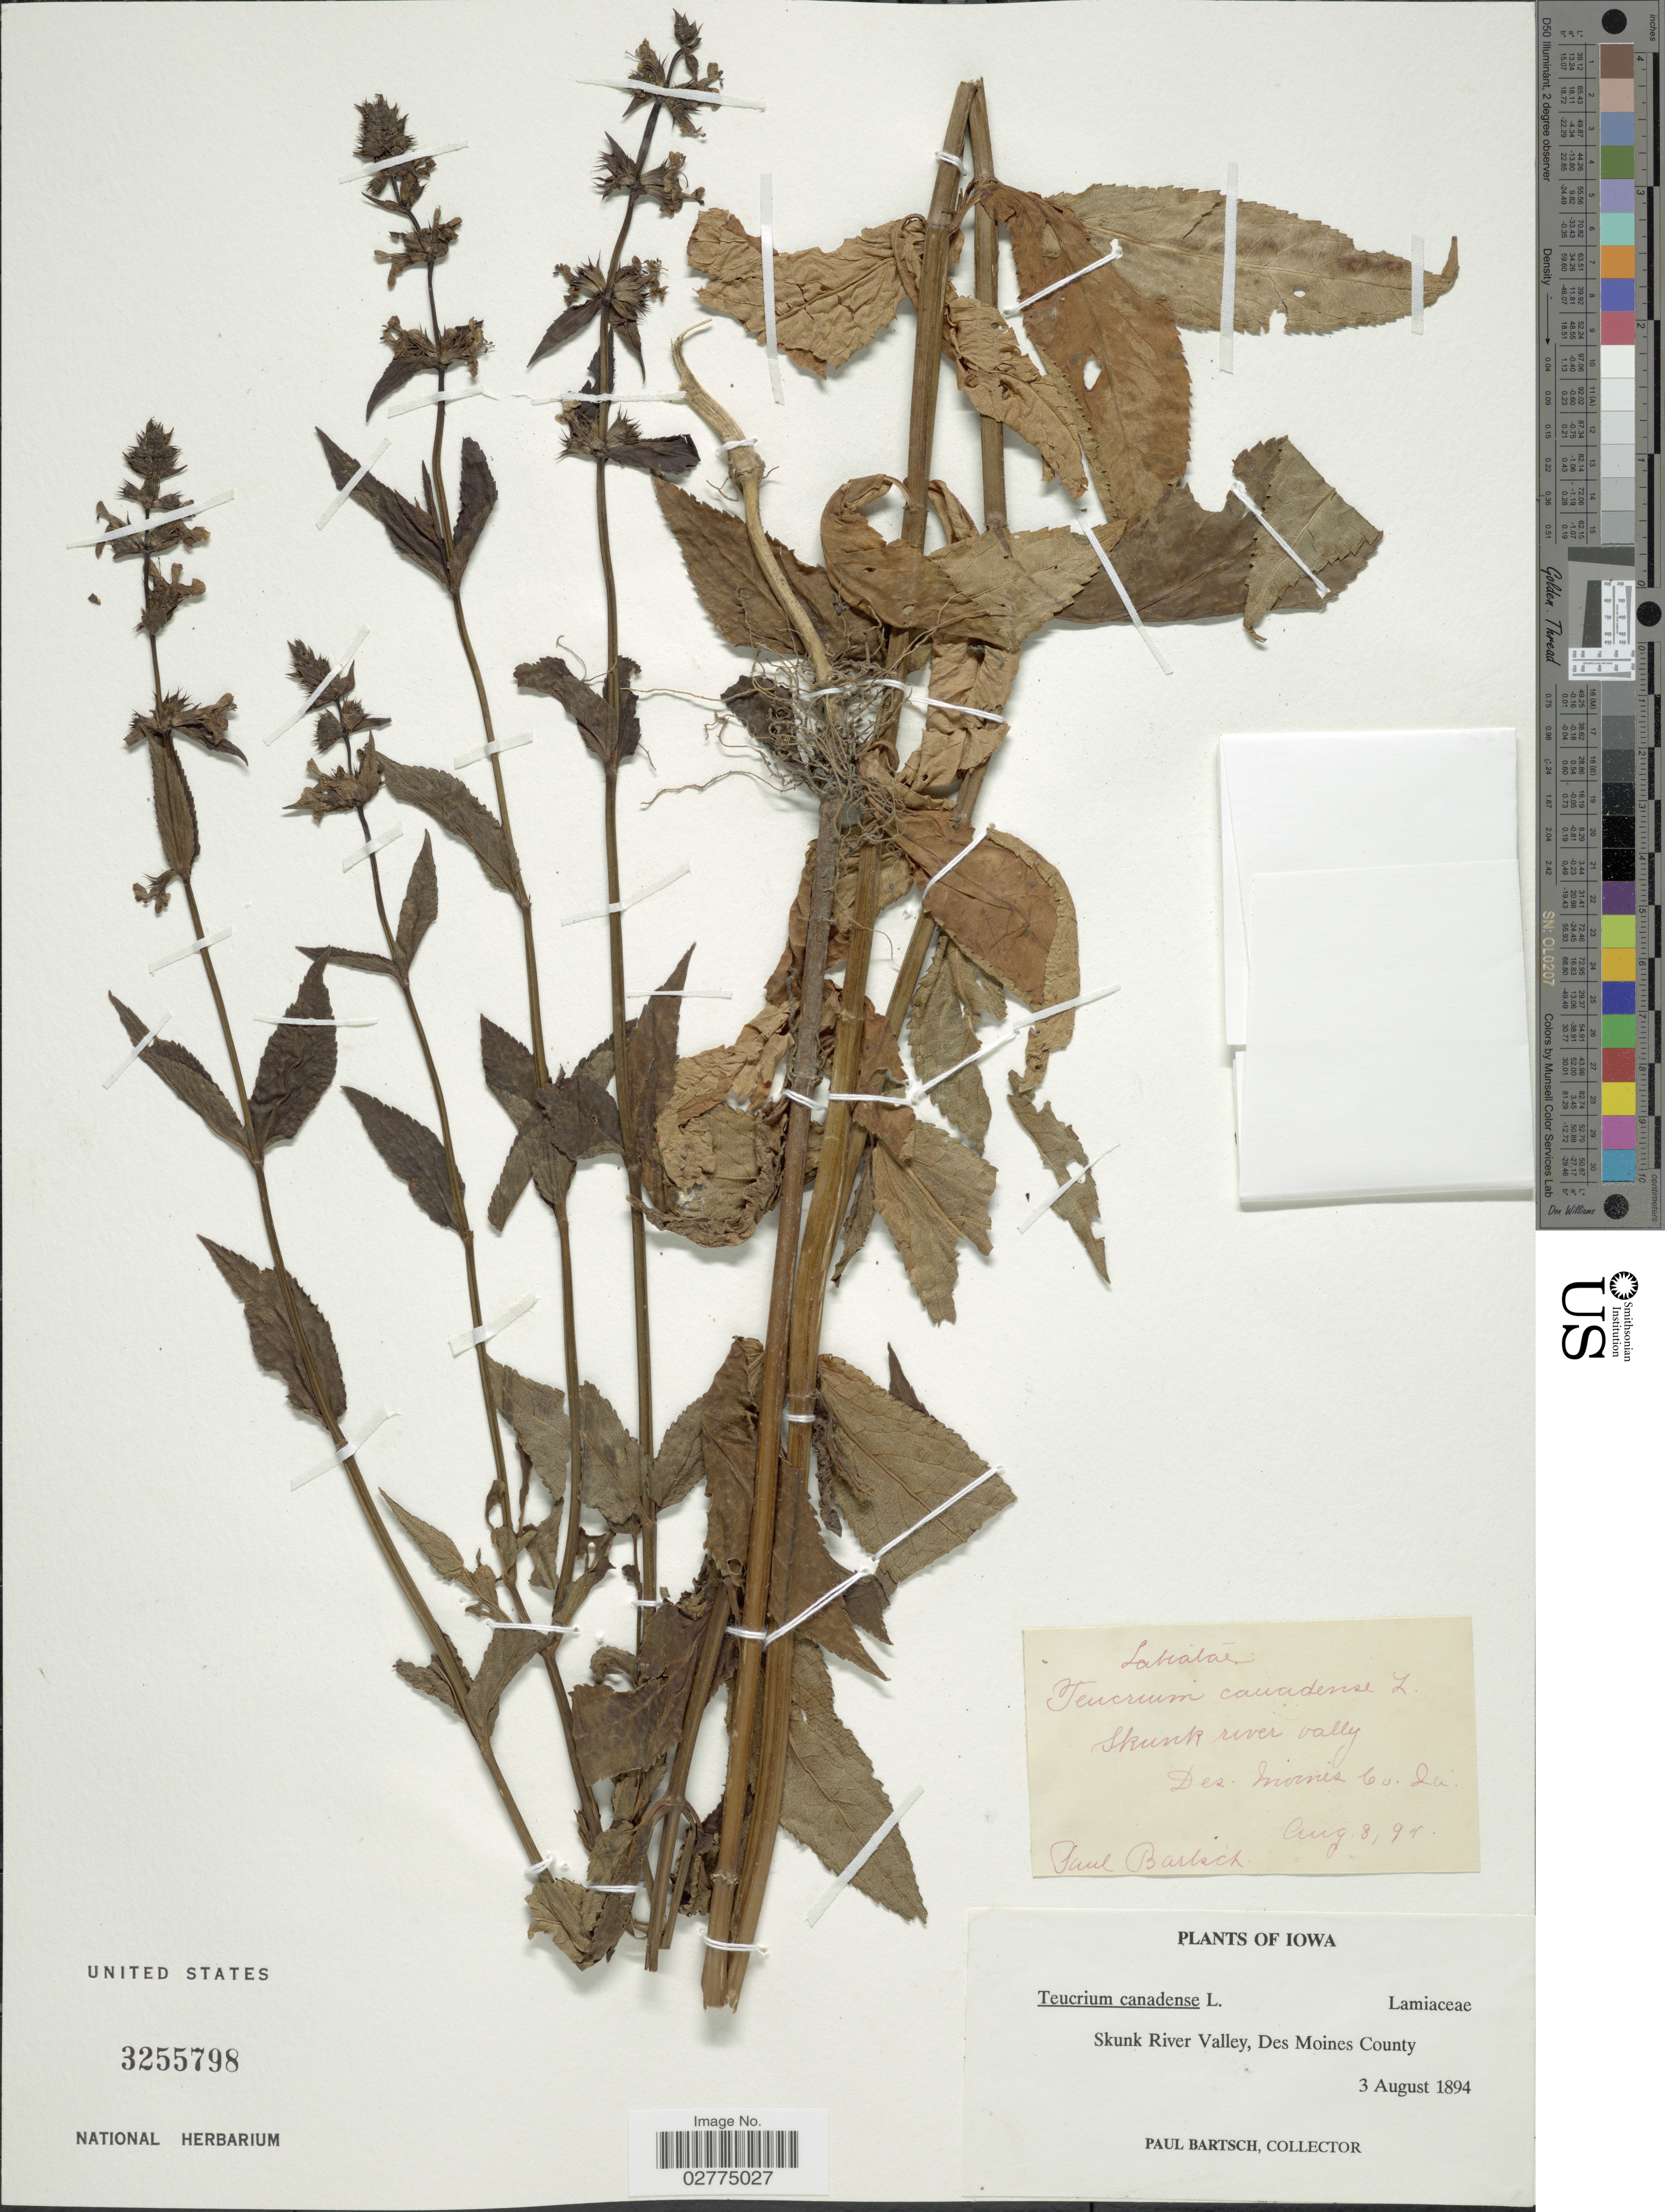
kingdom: Plantae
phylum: Tracheophyta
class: Magnoliopsida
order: Lamiales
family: Lamiaceae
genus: Teucrium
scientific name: Teucrium canadense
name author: L.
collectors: P. Bartsch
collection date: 1894-08-03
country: United States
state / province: Iowa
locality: Skunk River Valley, Des Moines County.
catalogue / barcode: US 3255798